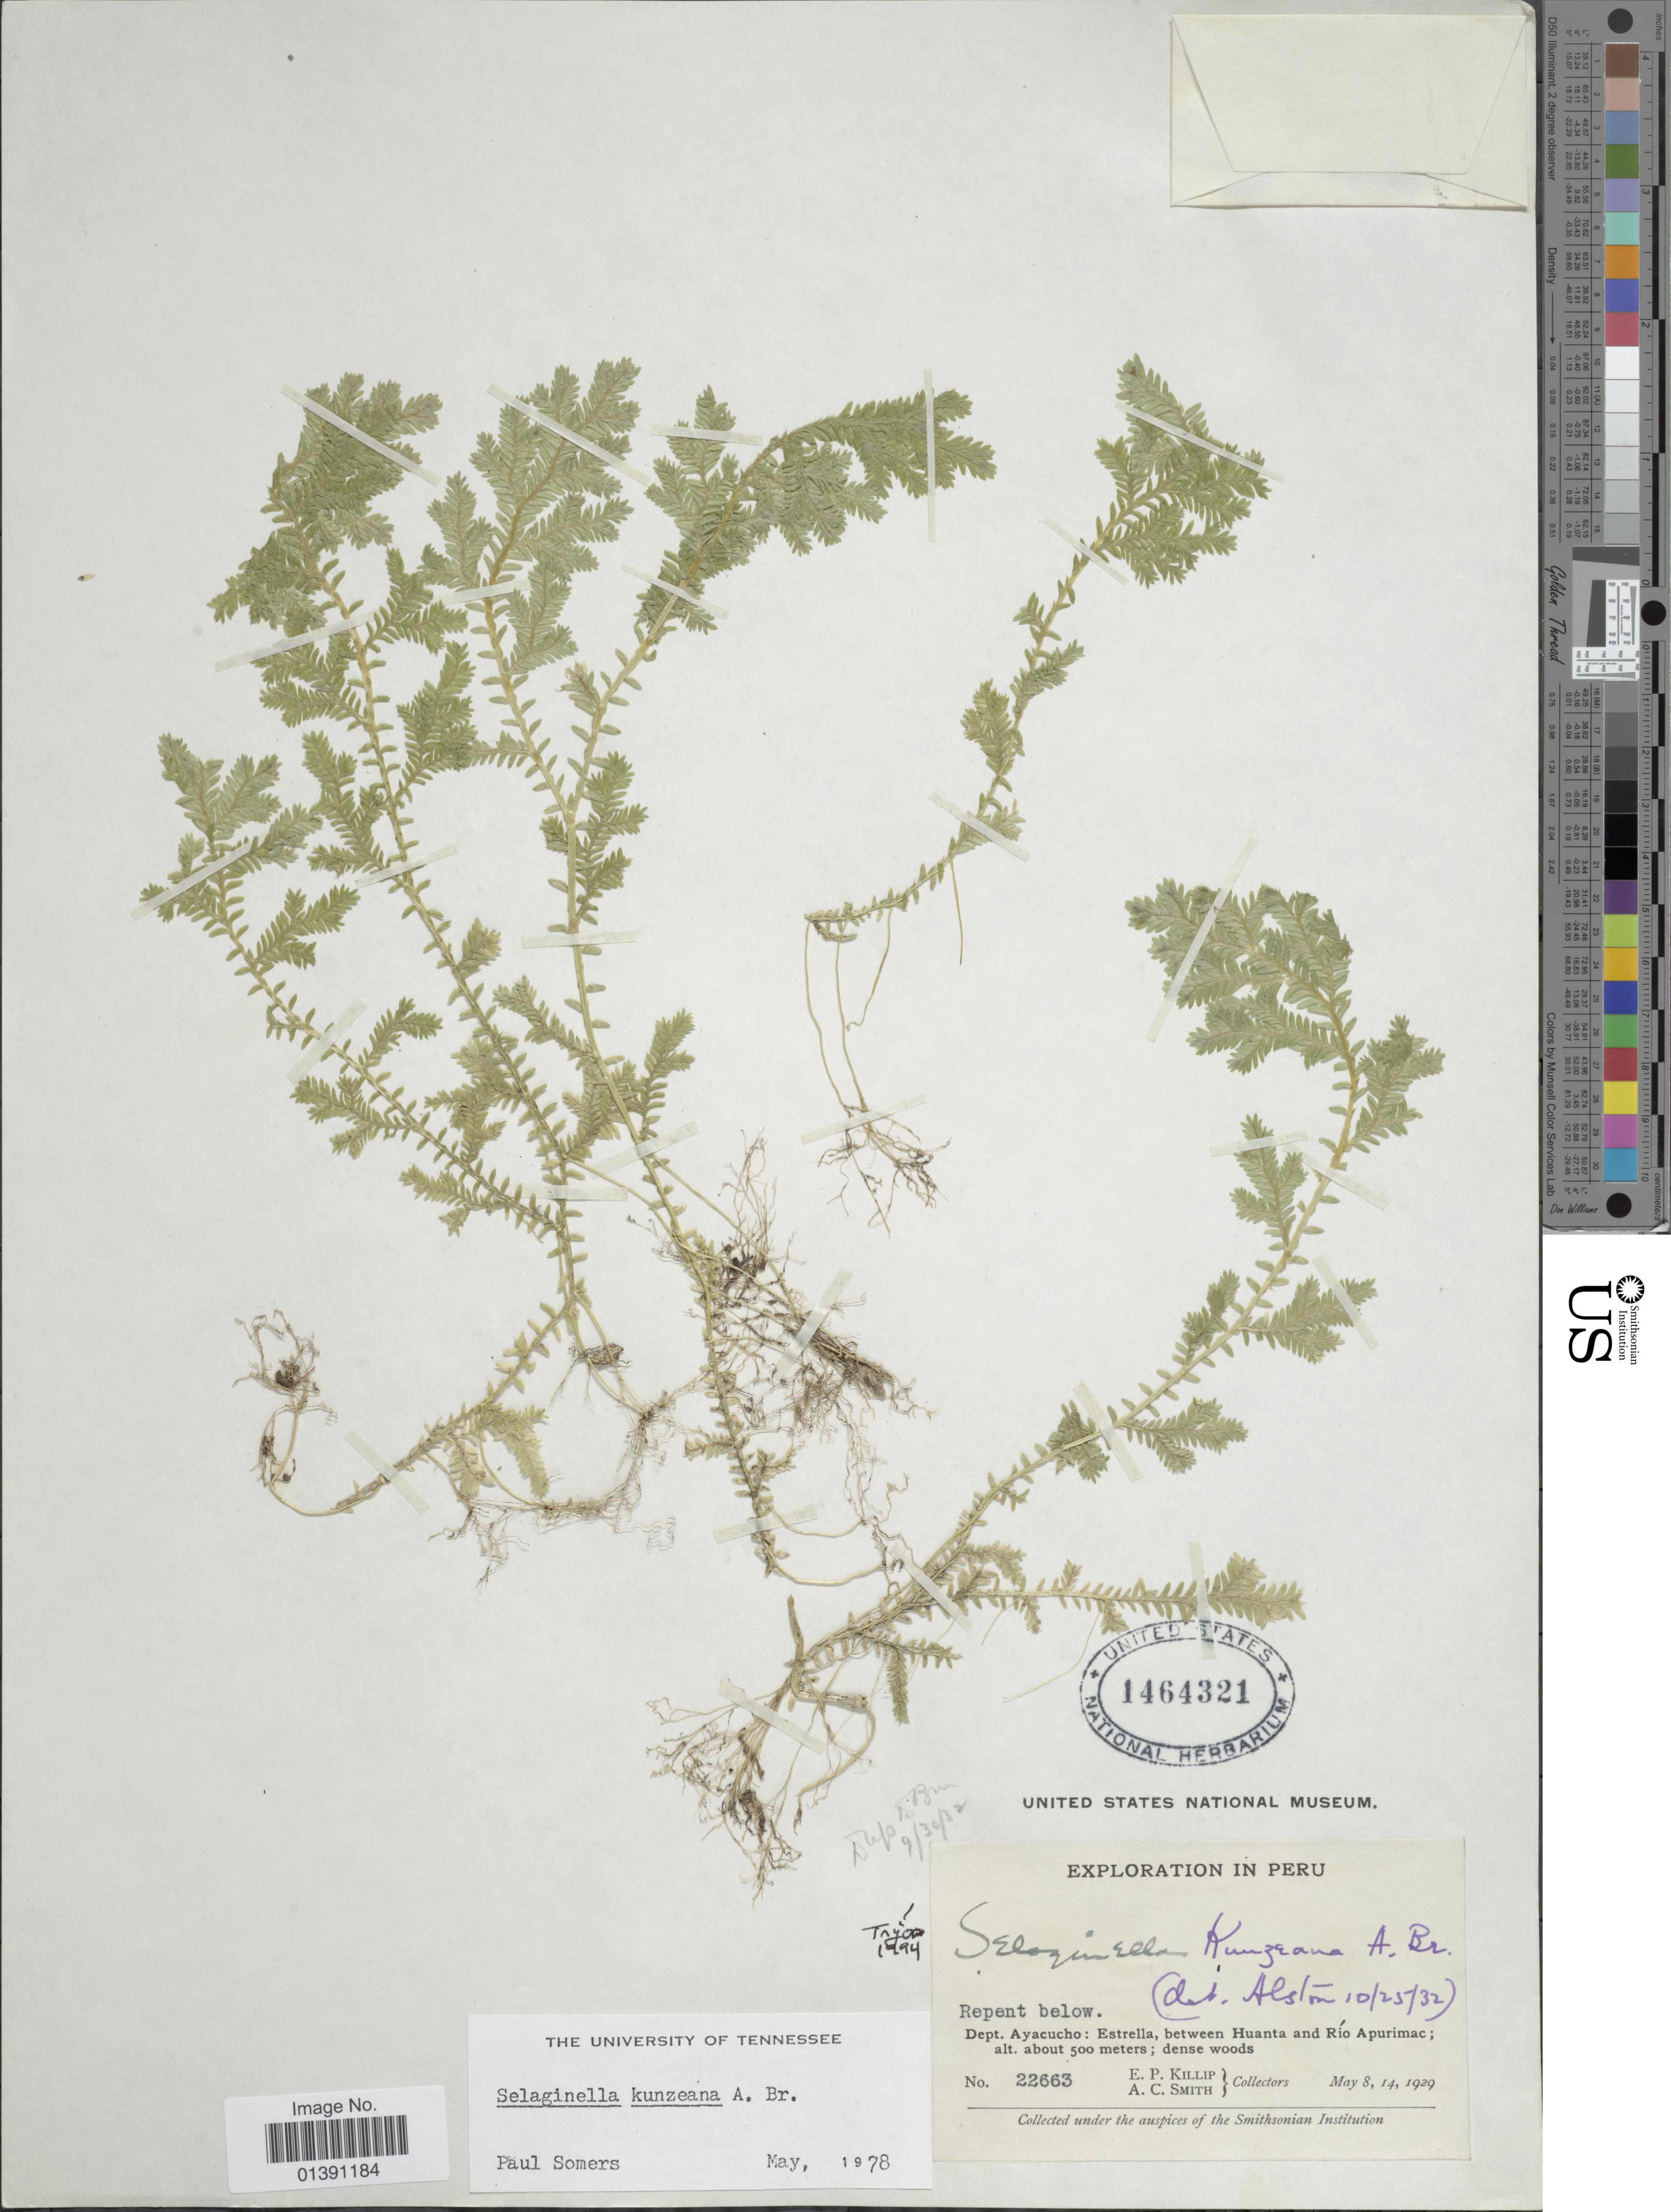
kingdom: Plantae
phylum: Tracheophyta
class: Lycopodiopsida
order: Selaginellales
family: Selaginellaceae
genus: Selaginella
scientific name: Selaginella kunzeana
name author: A. Br.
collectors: E. P. Killip & A. C. Smith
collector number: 22663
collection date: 1929-05-08/1929-05-14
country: Peru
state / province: Ayacucho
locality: Estrella, between Huanta and Río Apurimac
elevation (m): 500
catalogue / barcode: US 1464321